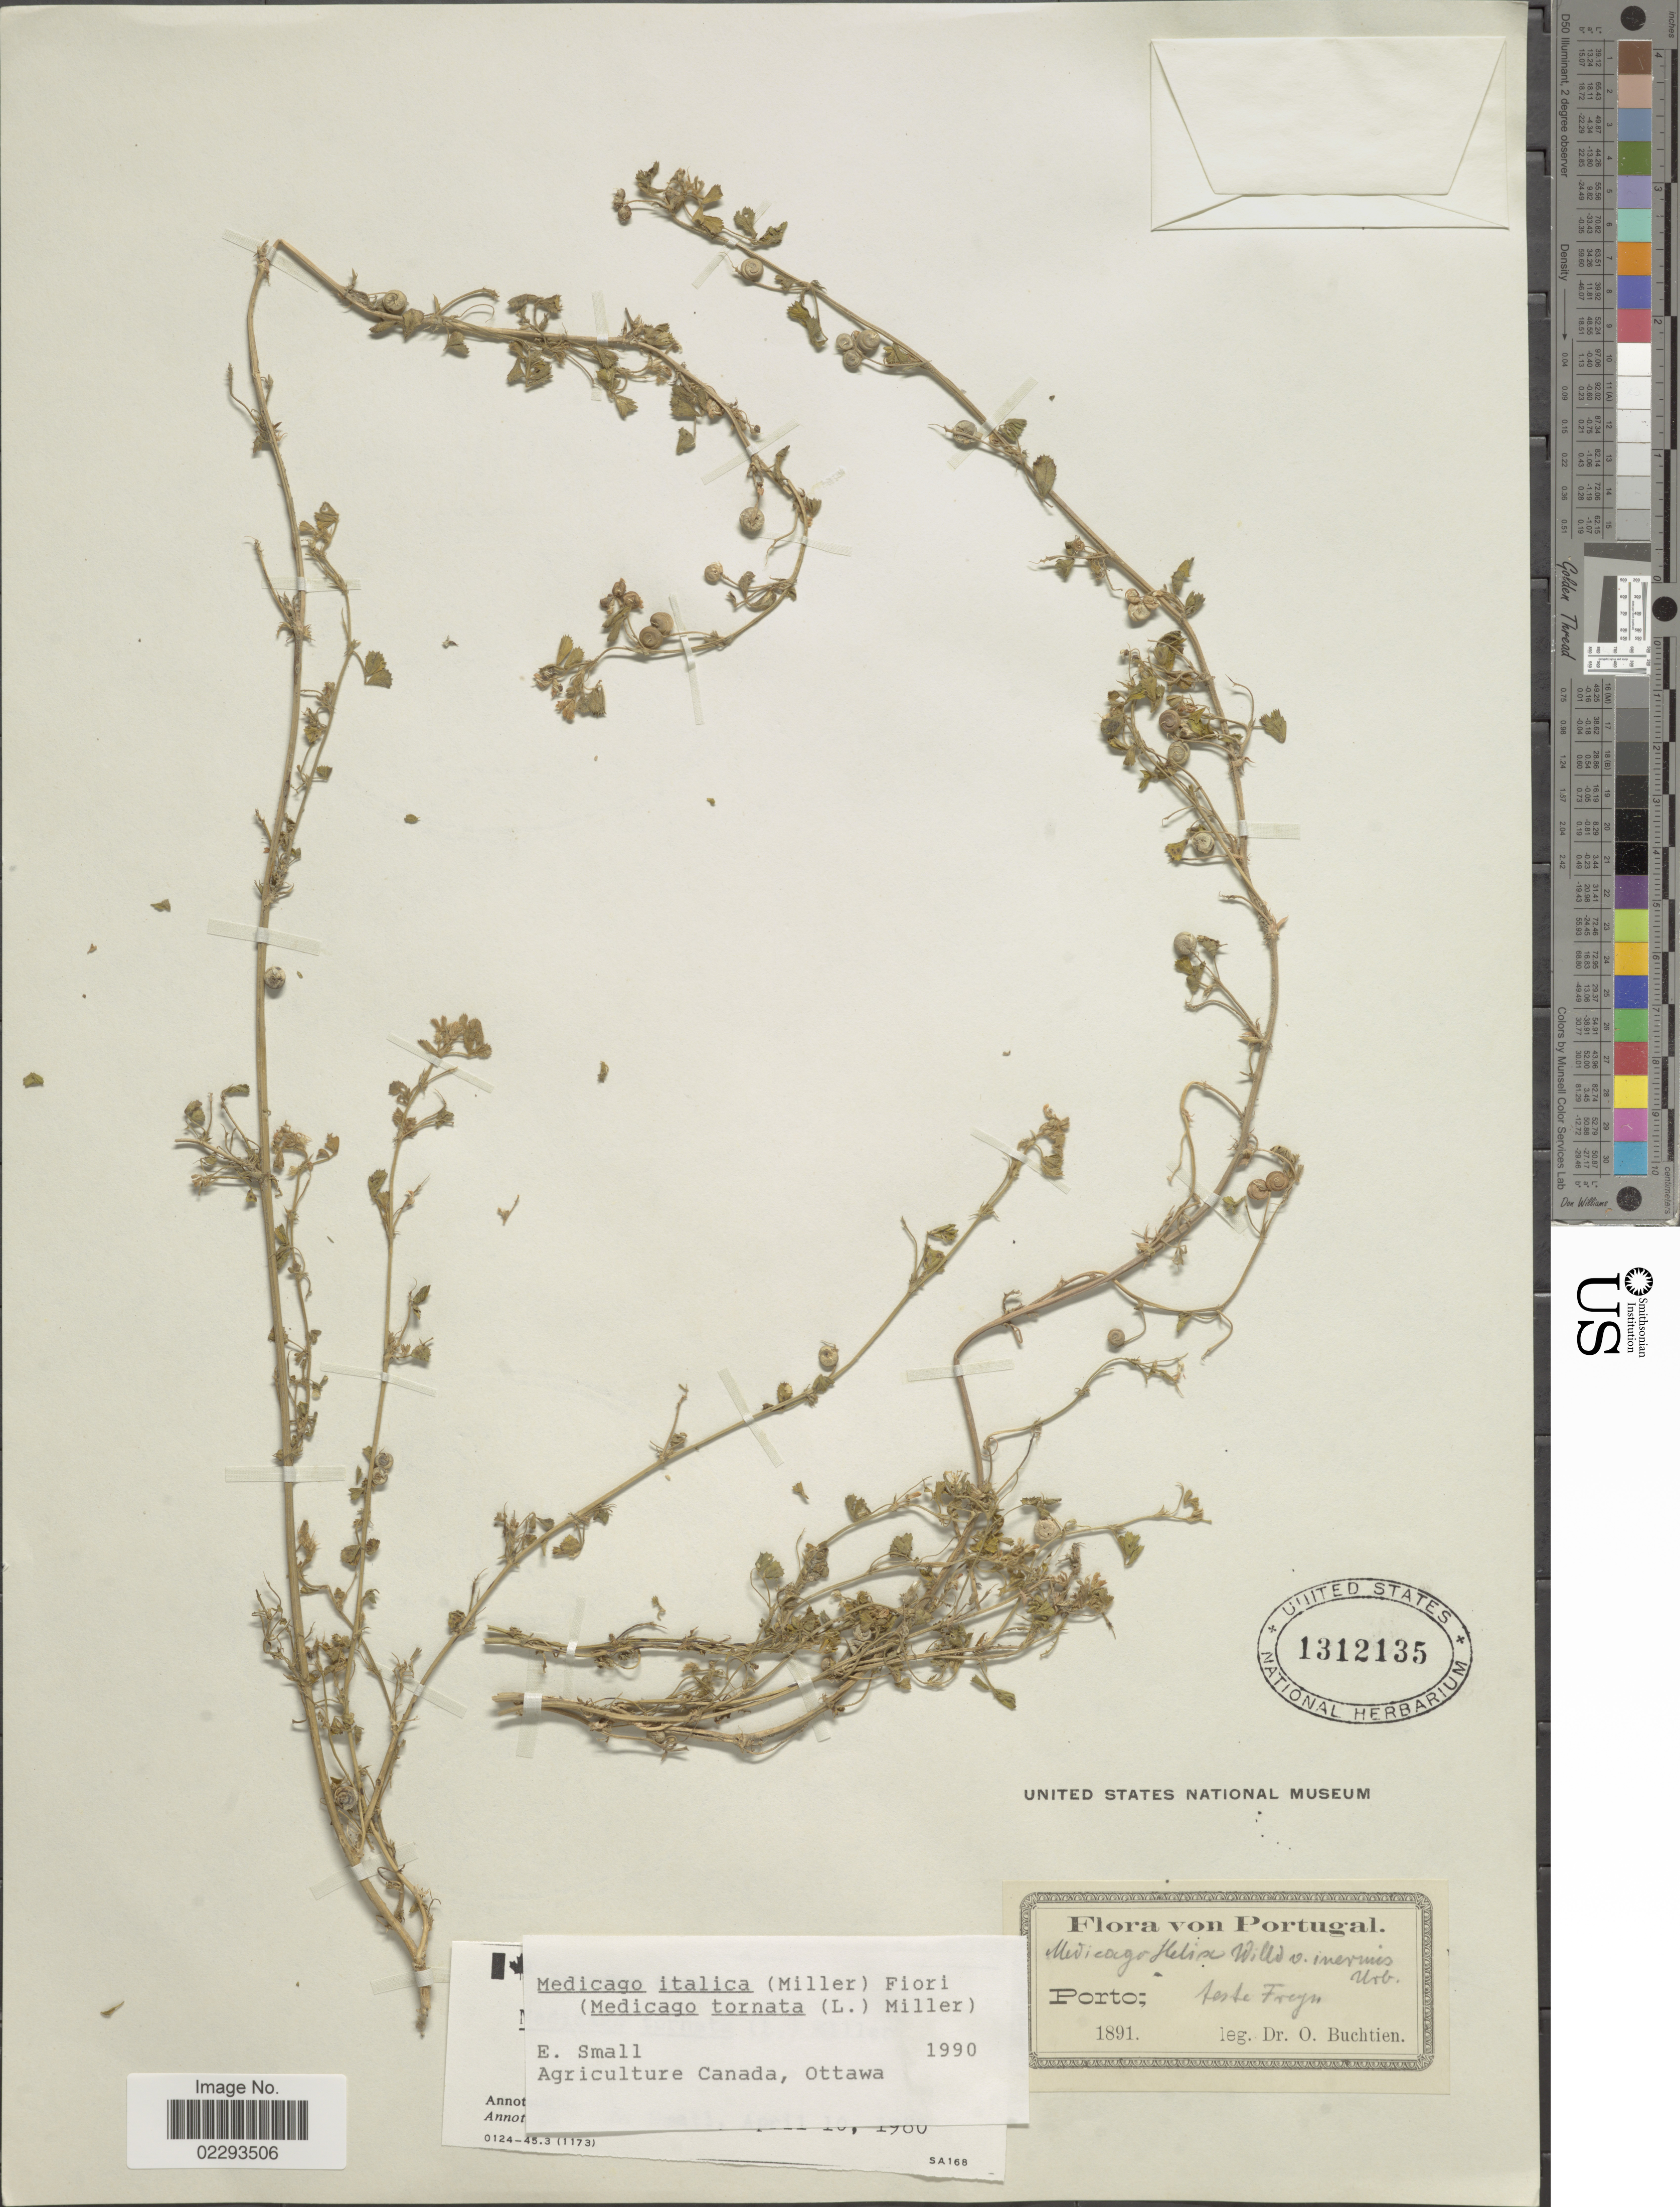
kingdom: Plantae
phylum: Tracheophyta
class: Magnoliopsida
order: Fabales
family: Fabaceae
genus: Medicago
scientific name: Medicago italica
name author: (Mill.) Fiori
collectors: O. Buchtien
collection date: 1891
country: Portugal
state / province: Porto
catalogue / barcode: US 1312135